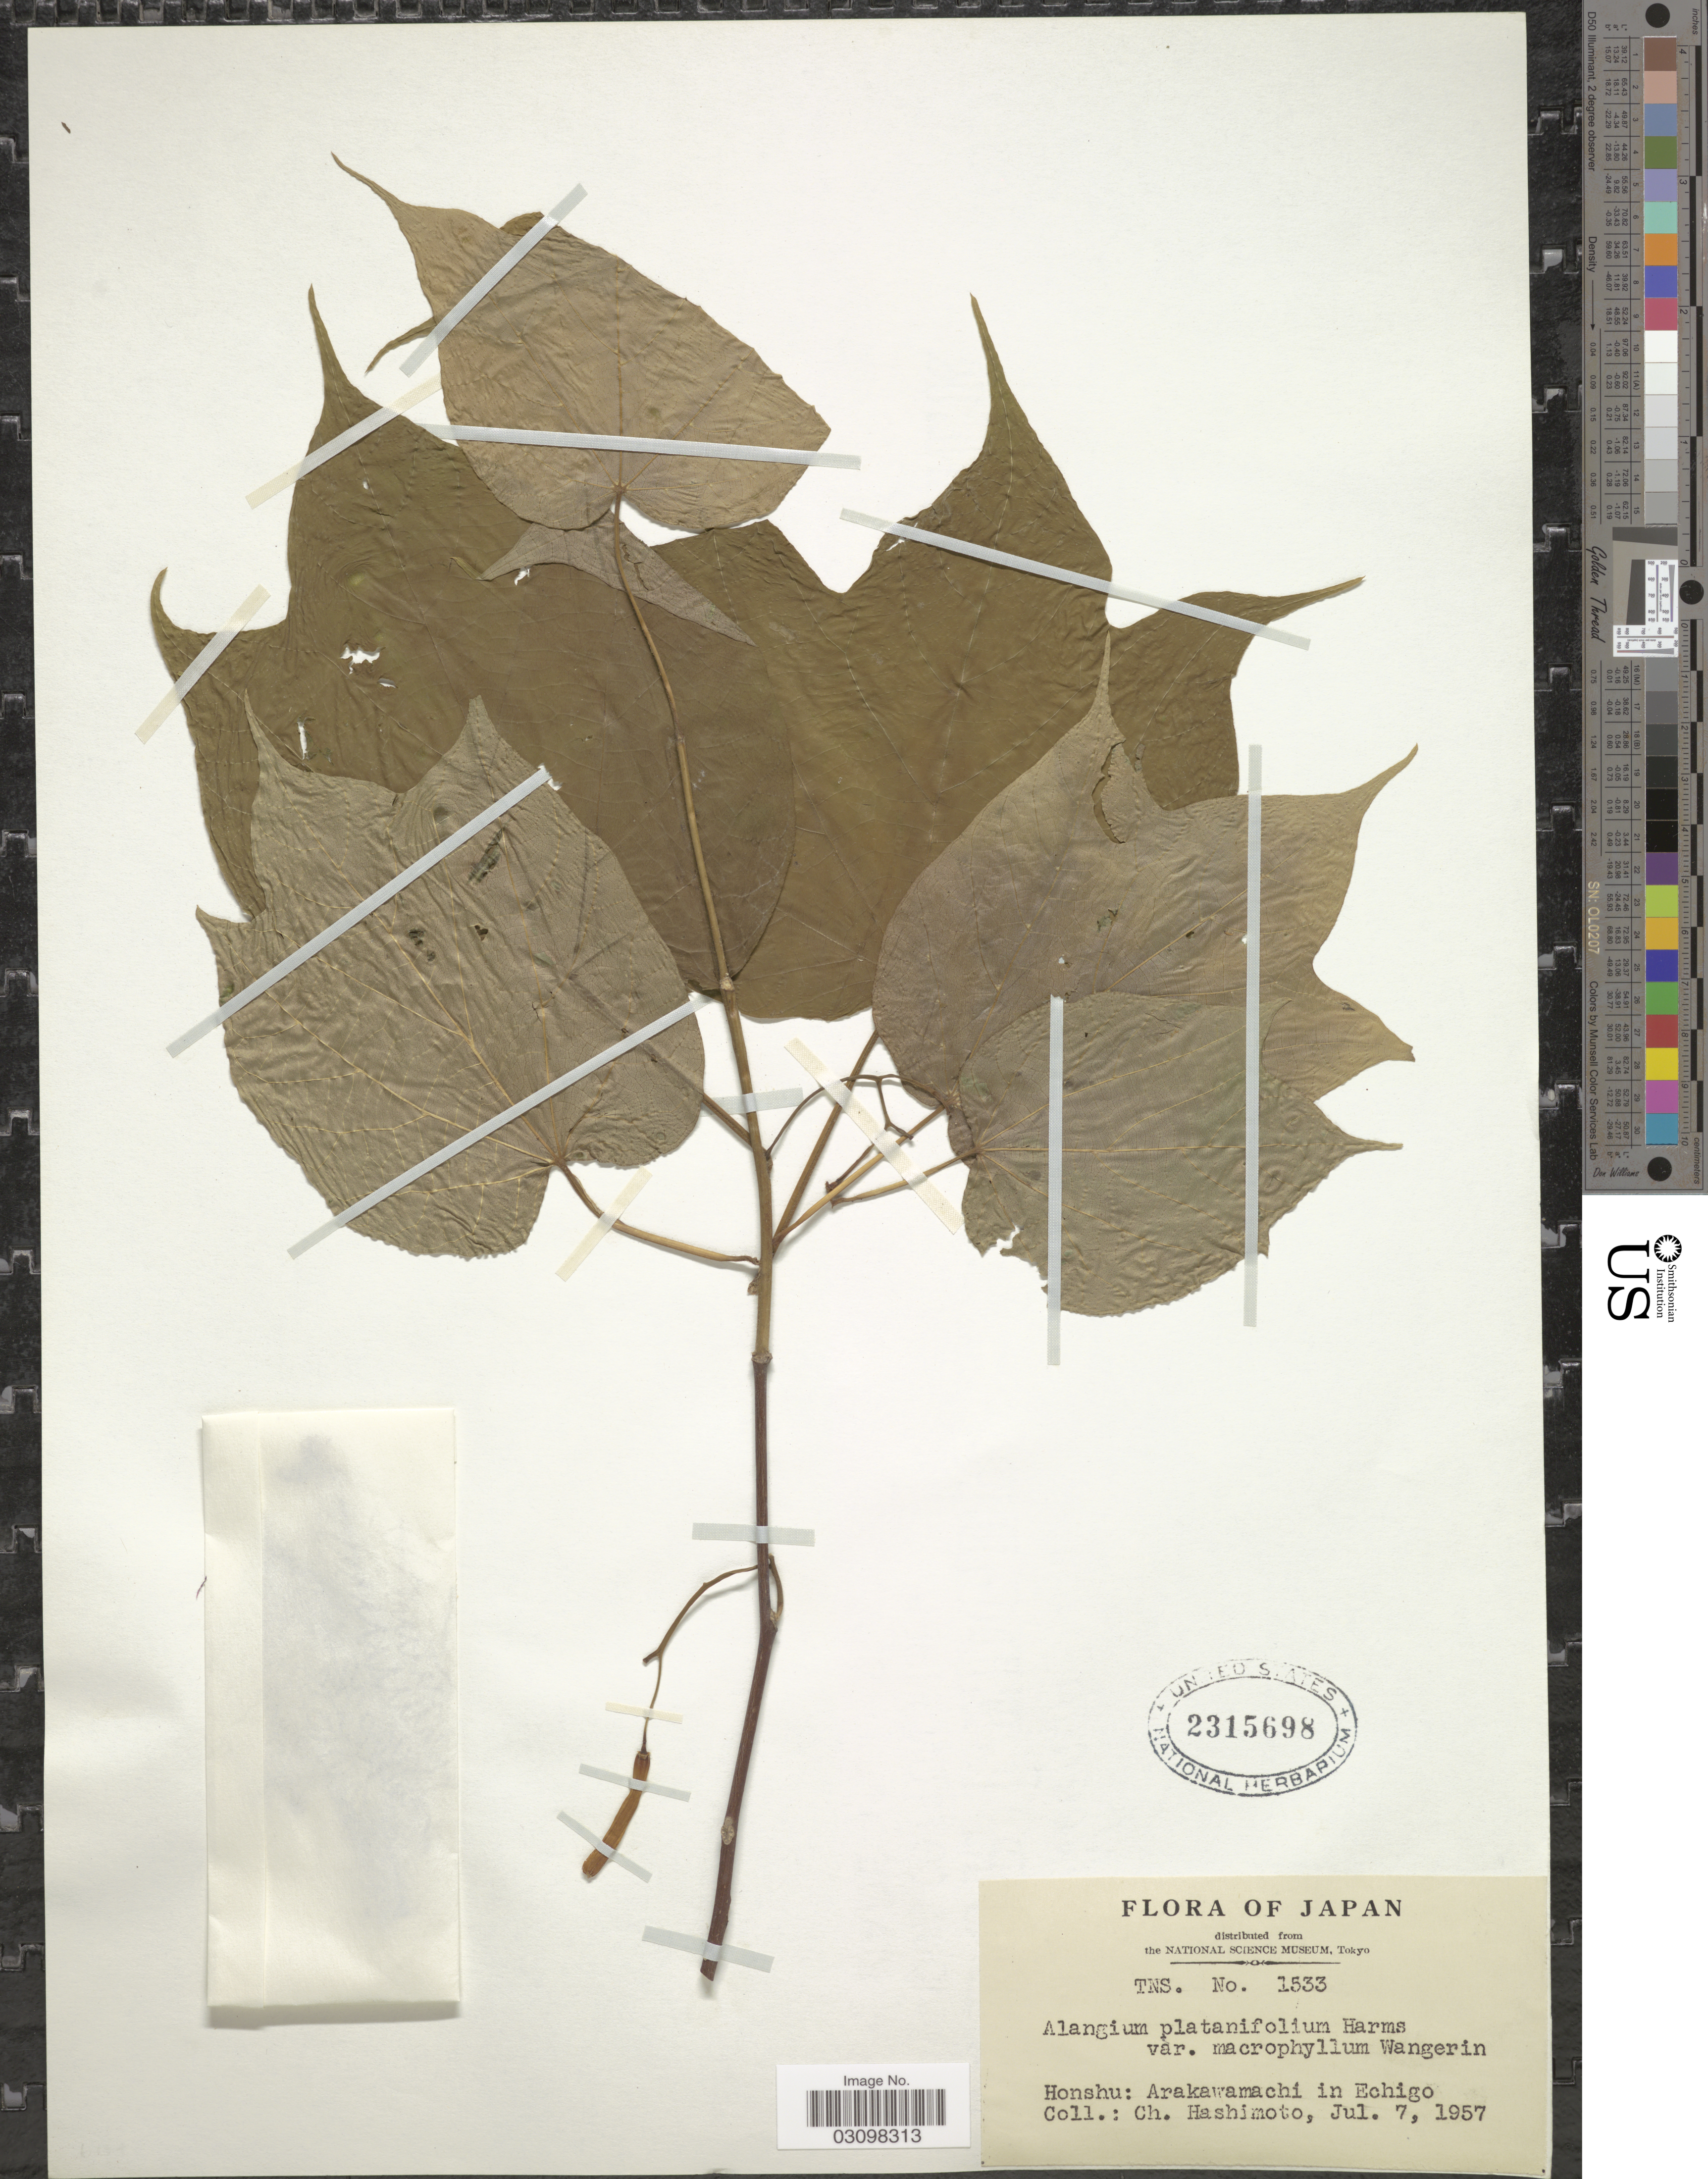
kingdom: Plantae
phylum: Tracheophyta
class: Magnoliopsida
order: Cornales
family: Cornaceae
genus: Alangium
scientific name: Alangium platanifolium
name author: (Siebold & Zucc.) Harms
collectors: C. Hashimoto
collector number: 1533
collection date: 1957-07-07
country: Japan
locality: Arakawamachi in Echigo.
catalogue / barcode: US 2315698